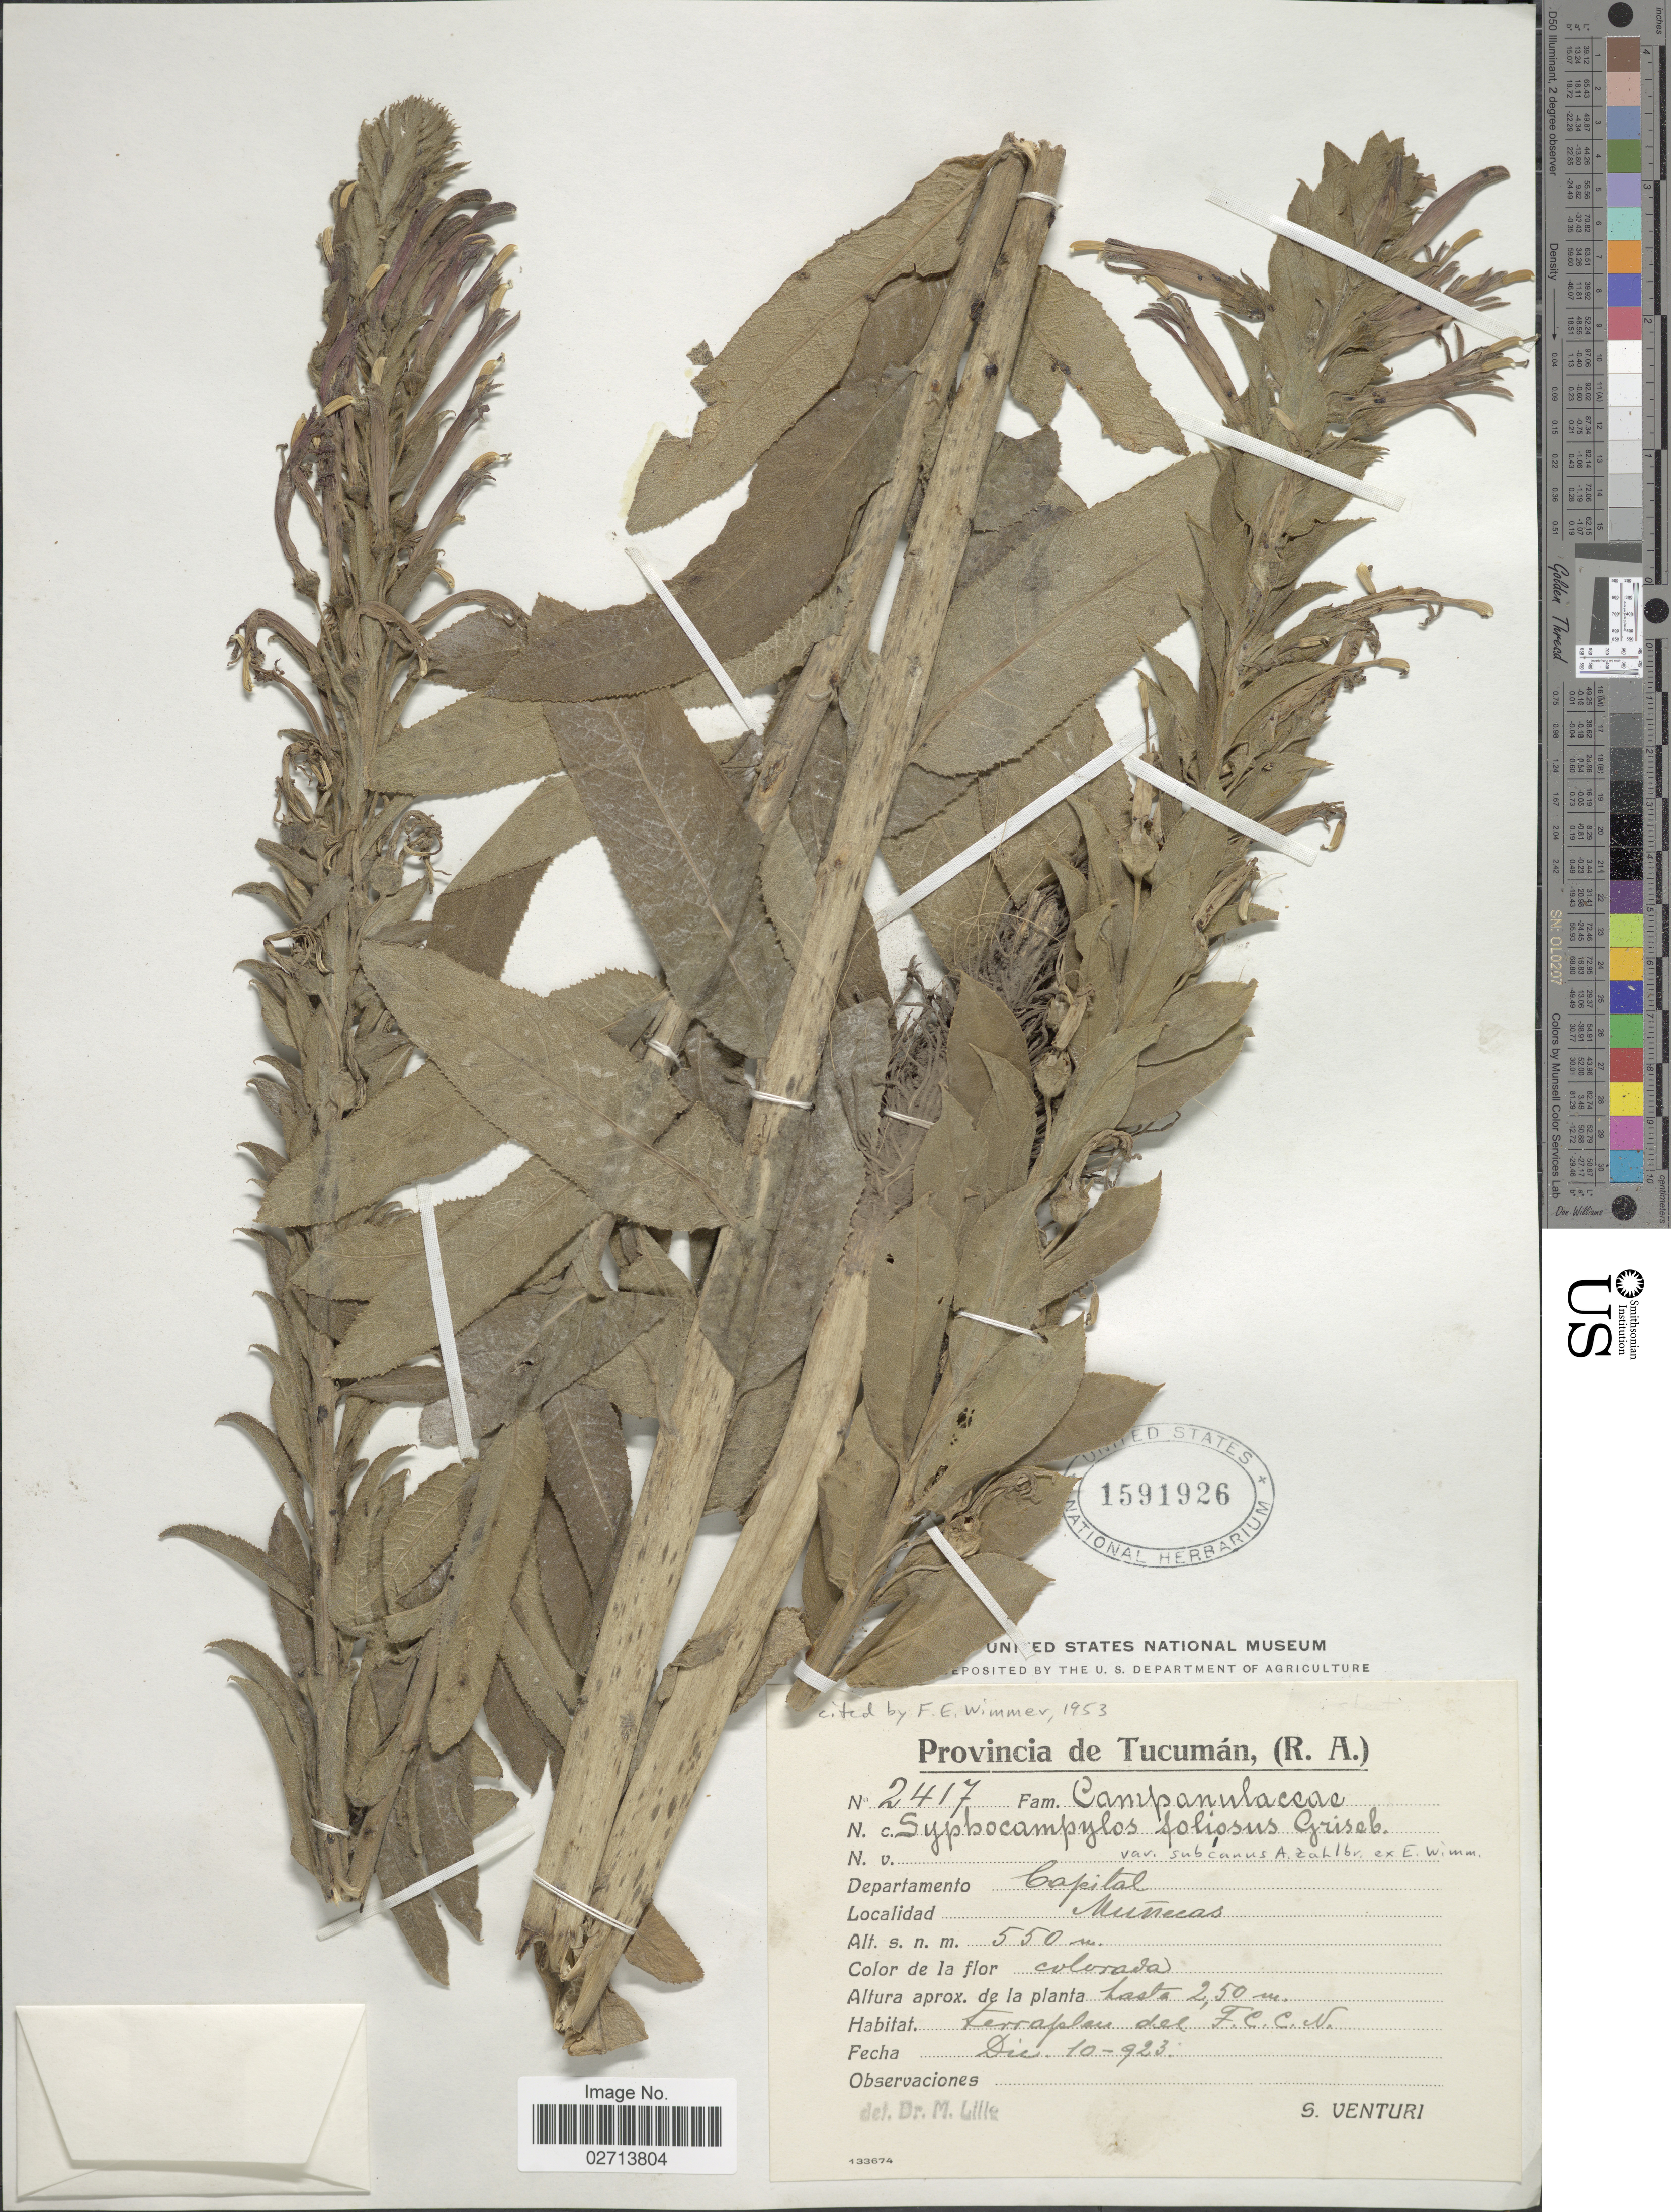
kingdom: Plantae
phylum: Tracheophyta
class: Magnoliopsida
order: Asterales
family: Campanulaceae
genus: Siphocampylus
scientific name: Siphocampylus foliosus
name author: Griseb.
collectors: S. Venturi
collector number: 2417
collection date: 1923-12-10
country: Argentina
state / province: Tucuman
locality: (R.A.). Departamento Capital, Nuñecas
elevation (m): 550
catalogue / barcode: US 1591926